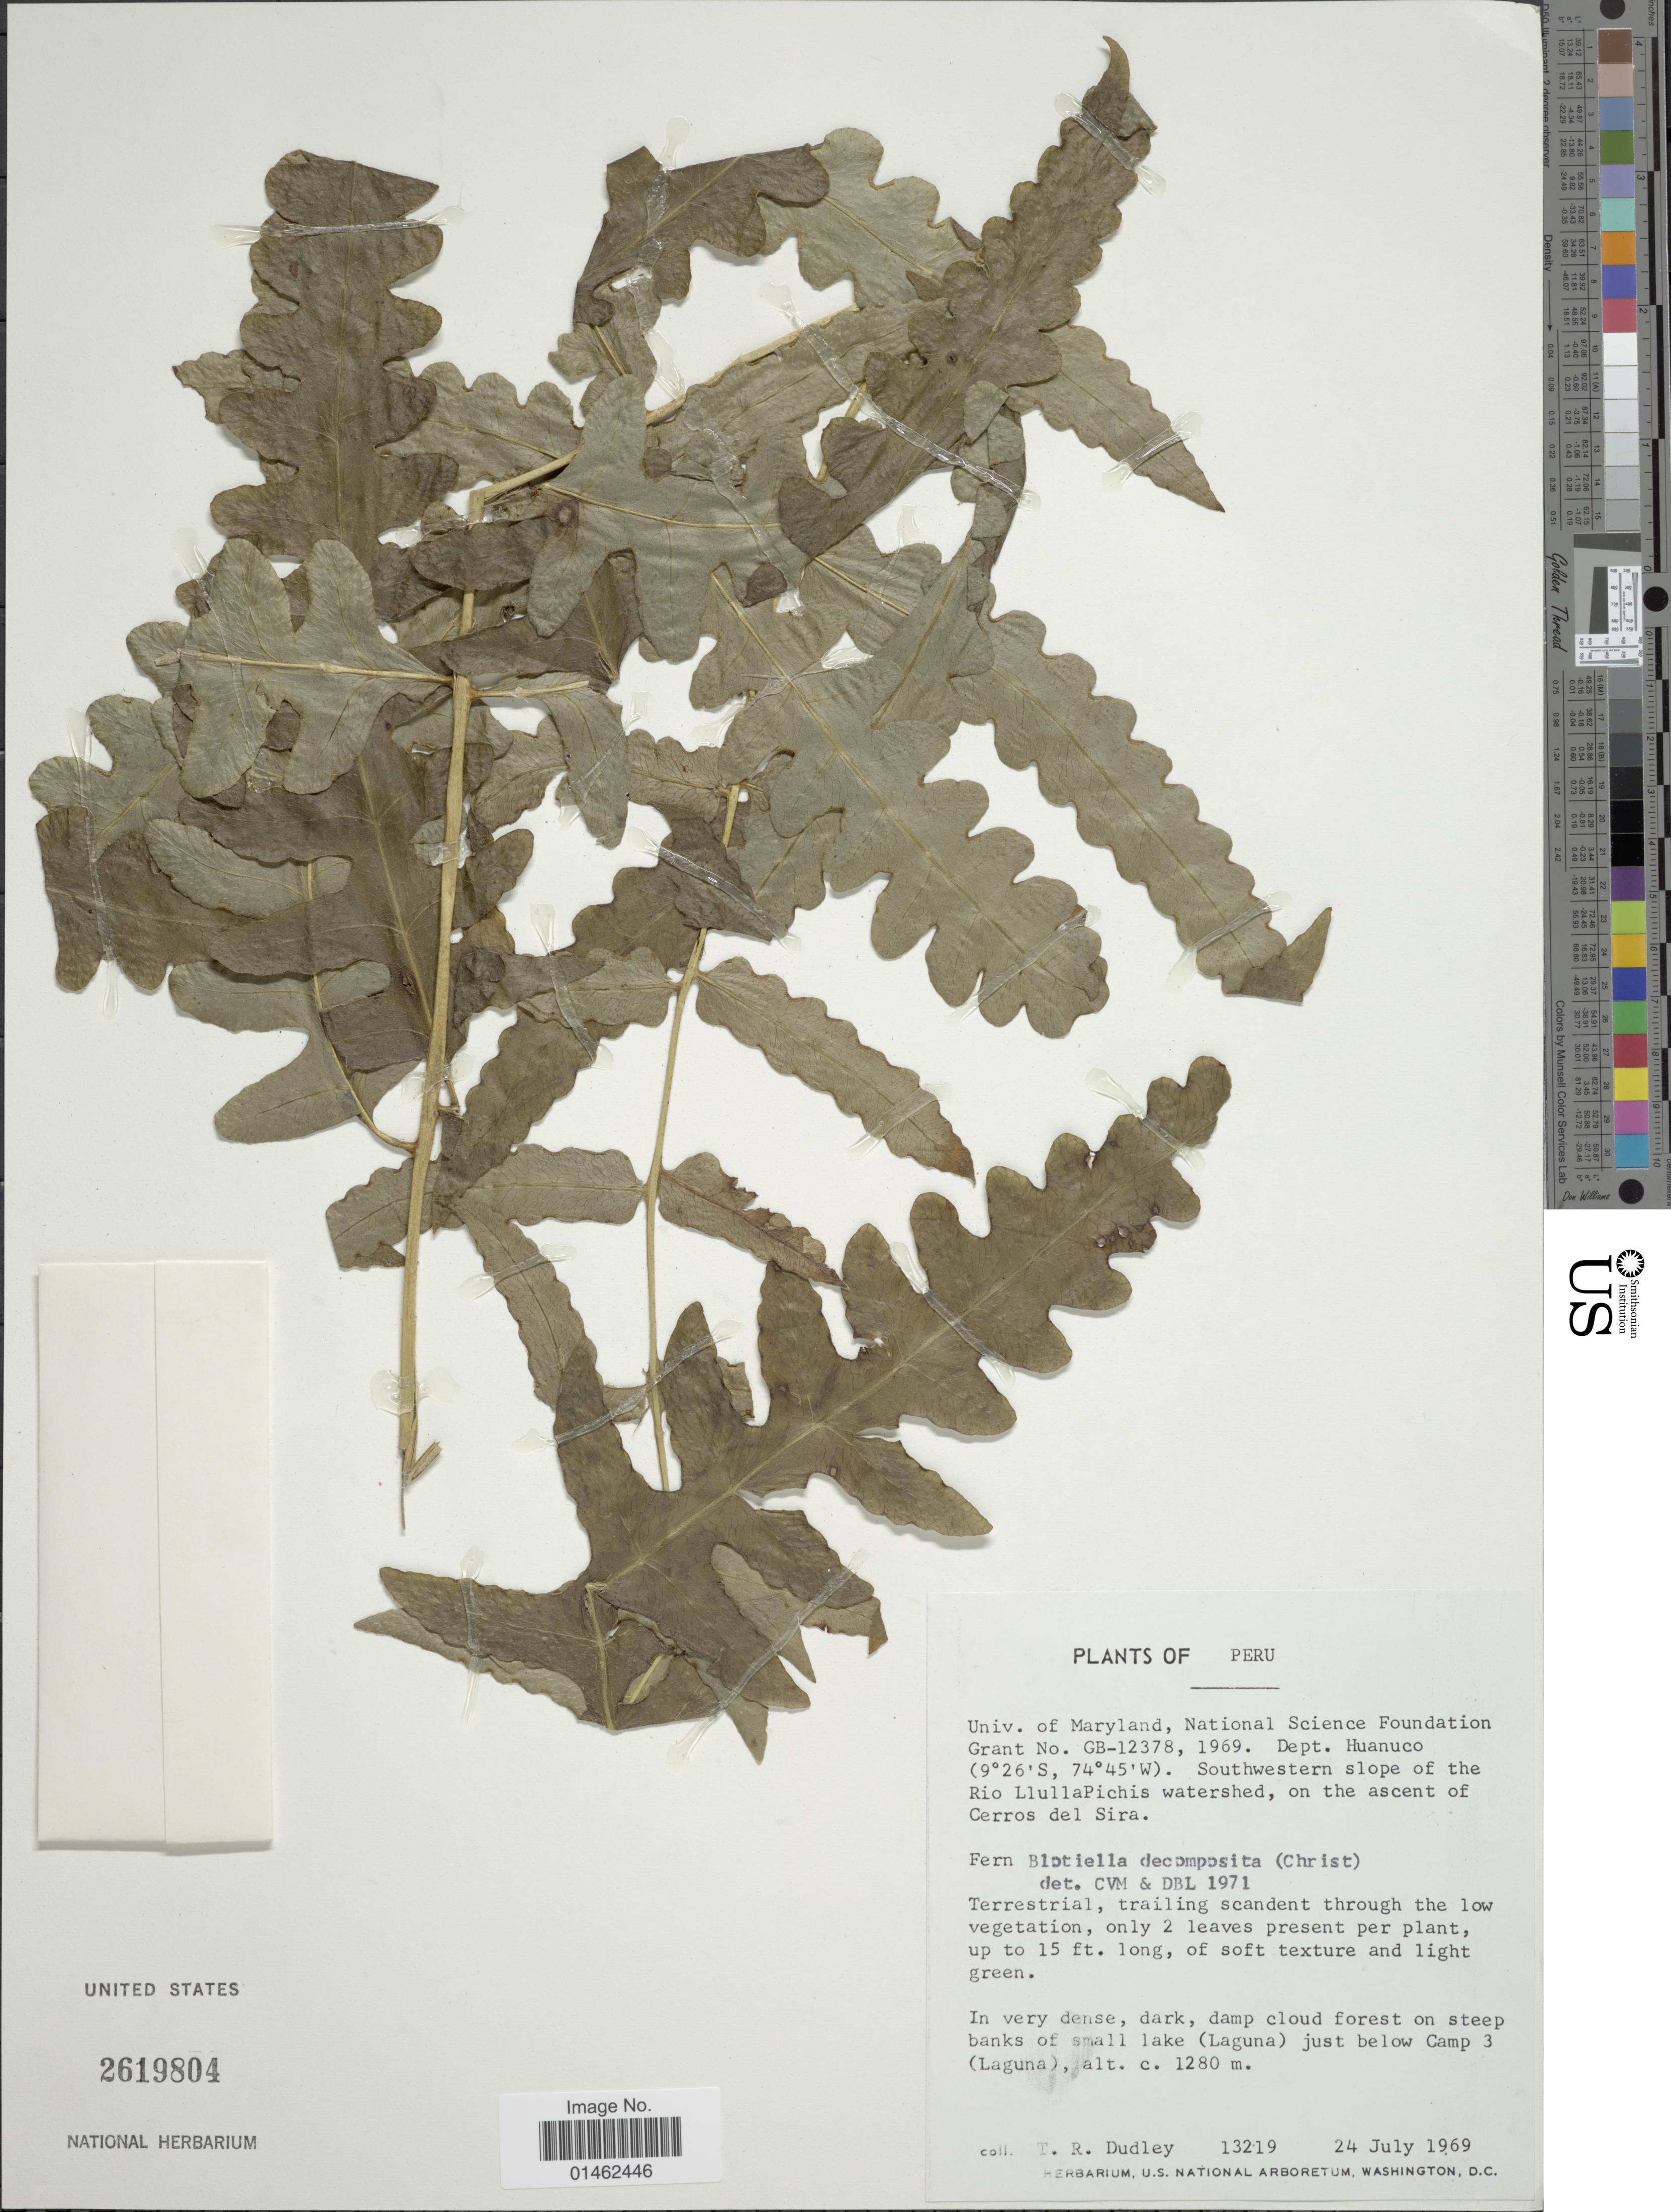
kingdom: Plantae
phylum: Tracheophyta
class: Polypodiopsida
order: Polypodiales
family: Dennstaedtiaceae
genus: Blotiella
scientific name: Blotiella lindeniana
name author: (Hook.) R.M. Tryon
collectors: T. R. Dudley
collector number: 13219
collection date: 1969-07-24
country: Peru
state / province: Huánuco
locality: Dept. Huanuco. Southwestern slope of the Rio LlullaPichis watershed, on the ascent of Cerros del Sira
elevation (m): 1280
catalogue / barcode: US 2619804